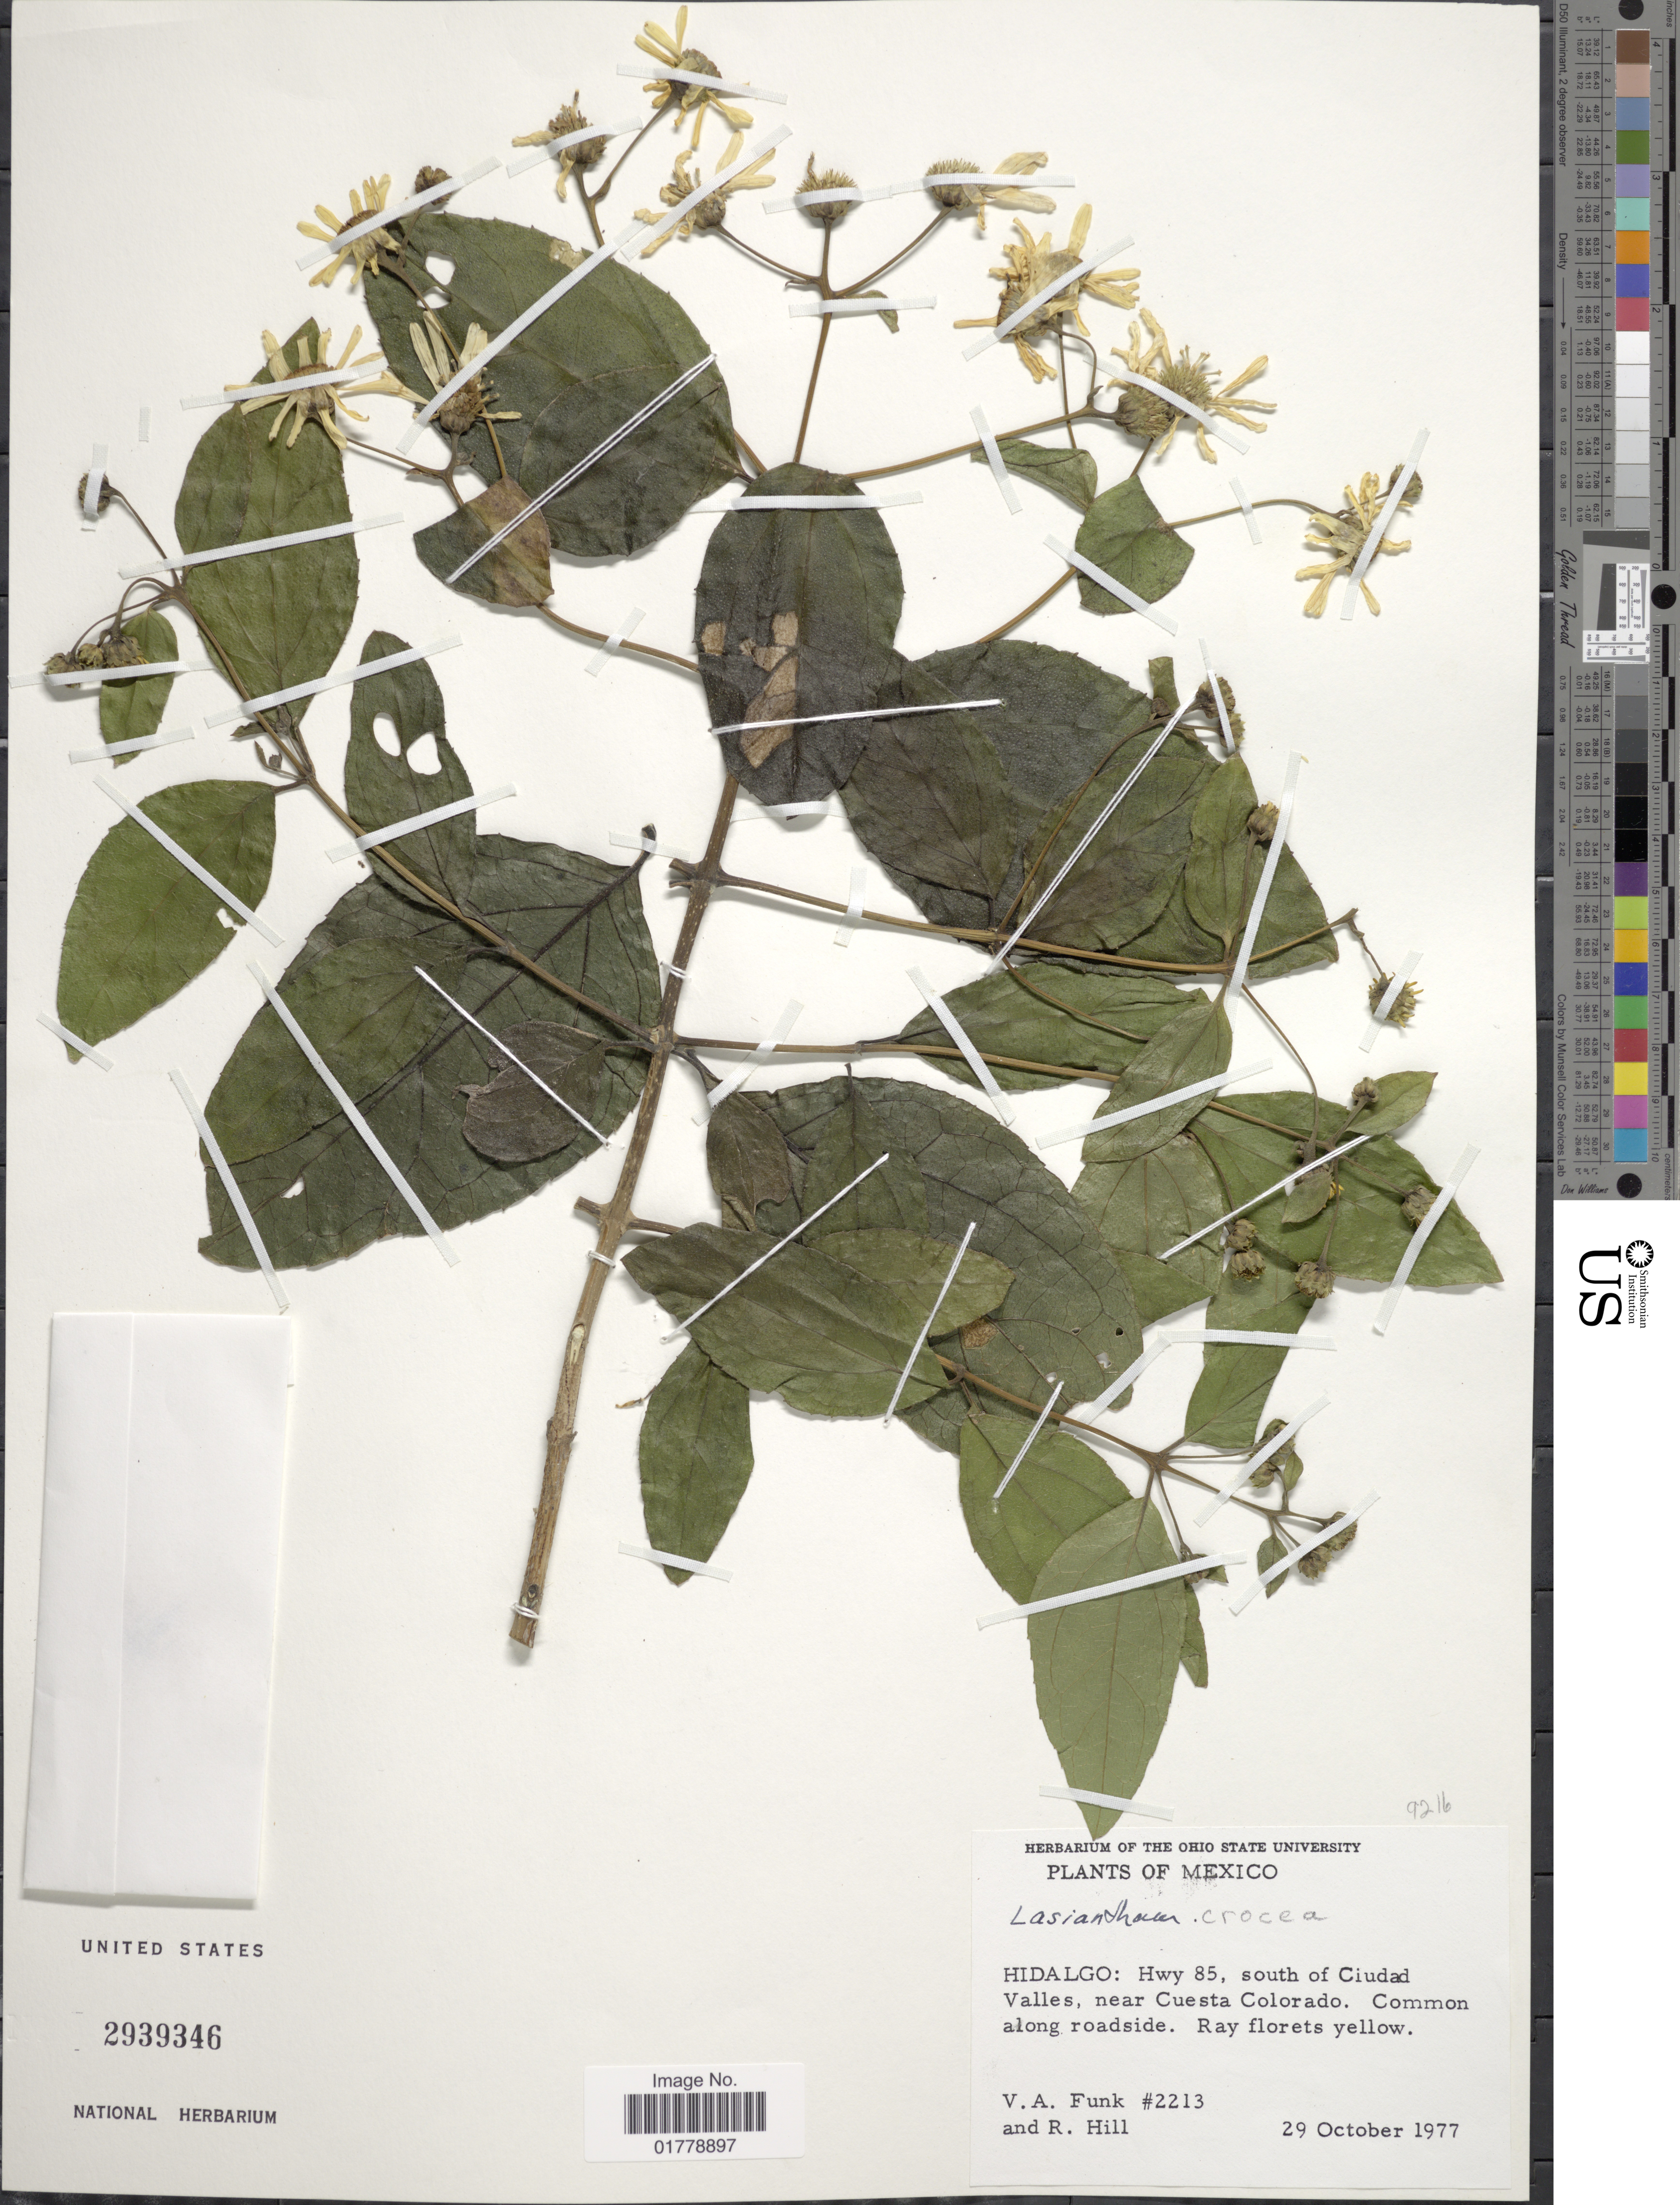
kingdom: Plantae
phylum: Tracheophyta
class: Magnoliopsida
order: Asterales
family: Asteraceae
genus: Perymeniopsis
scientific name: Perymeniopsis ovalifolia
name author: (A. Gray) H. Rob.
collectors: V. Funk & R. Hill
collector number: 2213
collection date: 1977-10-29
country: Mexico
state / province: Hidalgo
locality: Hidalgo: Hwy 85, south of Ciudad Valles, near Cuesta Colorado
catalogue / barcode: US 2939346